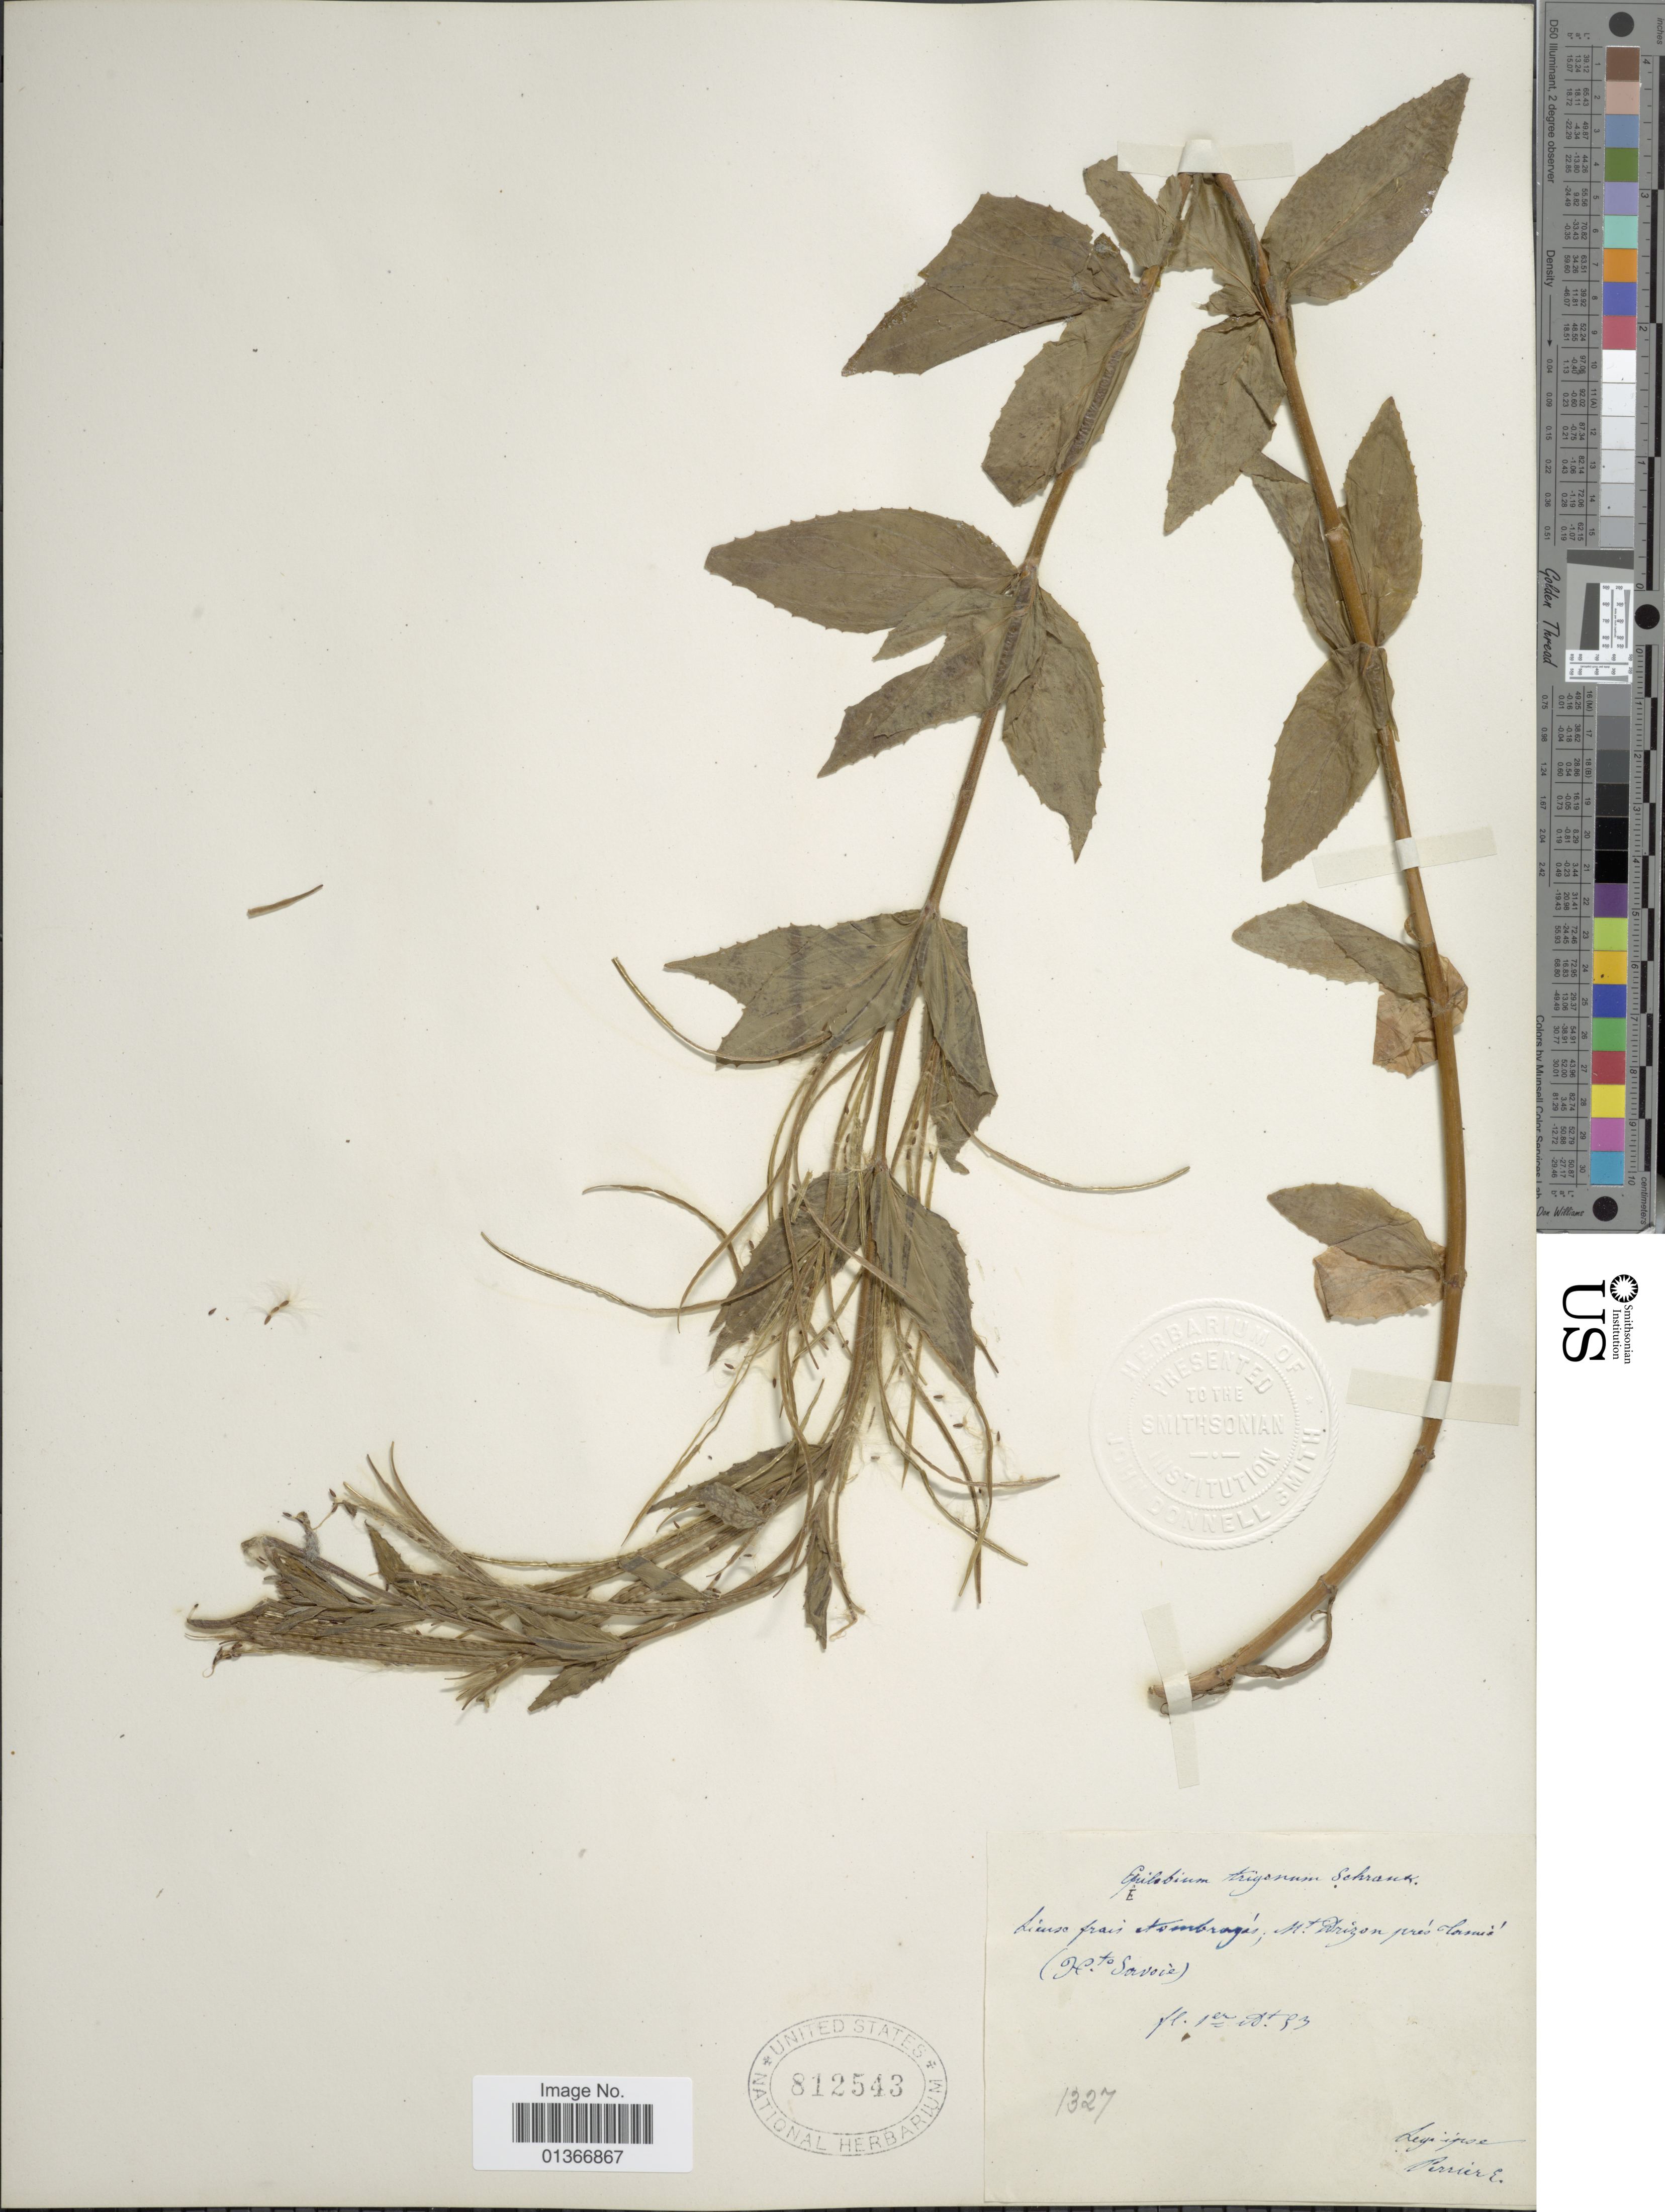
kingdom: Plantae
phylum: Tracheophyta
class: Magnoliopsida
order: Myrtales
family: Onagraceae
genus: Epilobium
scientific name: Epilobium alpestre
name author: (Jacq.) Krock.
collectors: -. Ipse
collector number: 1327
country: France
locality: Liuso frais Kombragás, Mt. Drizon près Coisnuis' (Hts. Savoie). [interpreted]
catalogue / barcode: US 812543